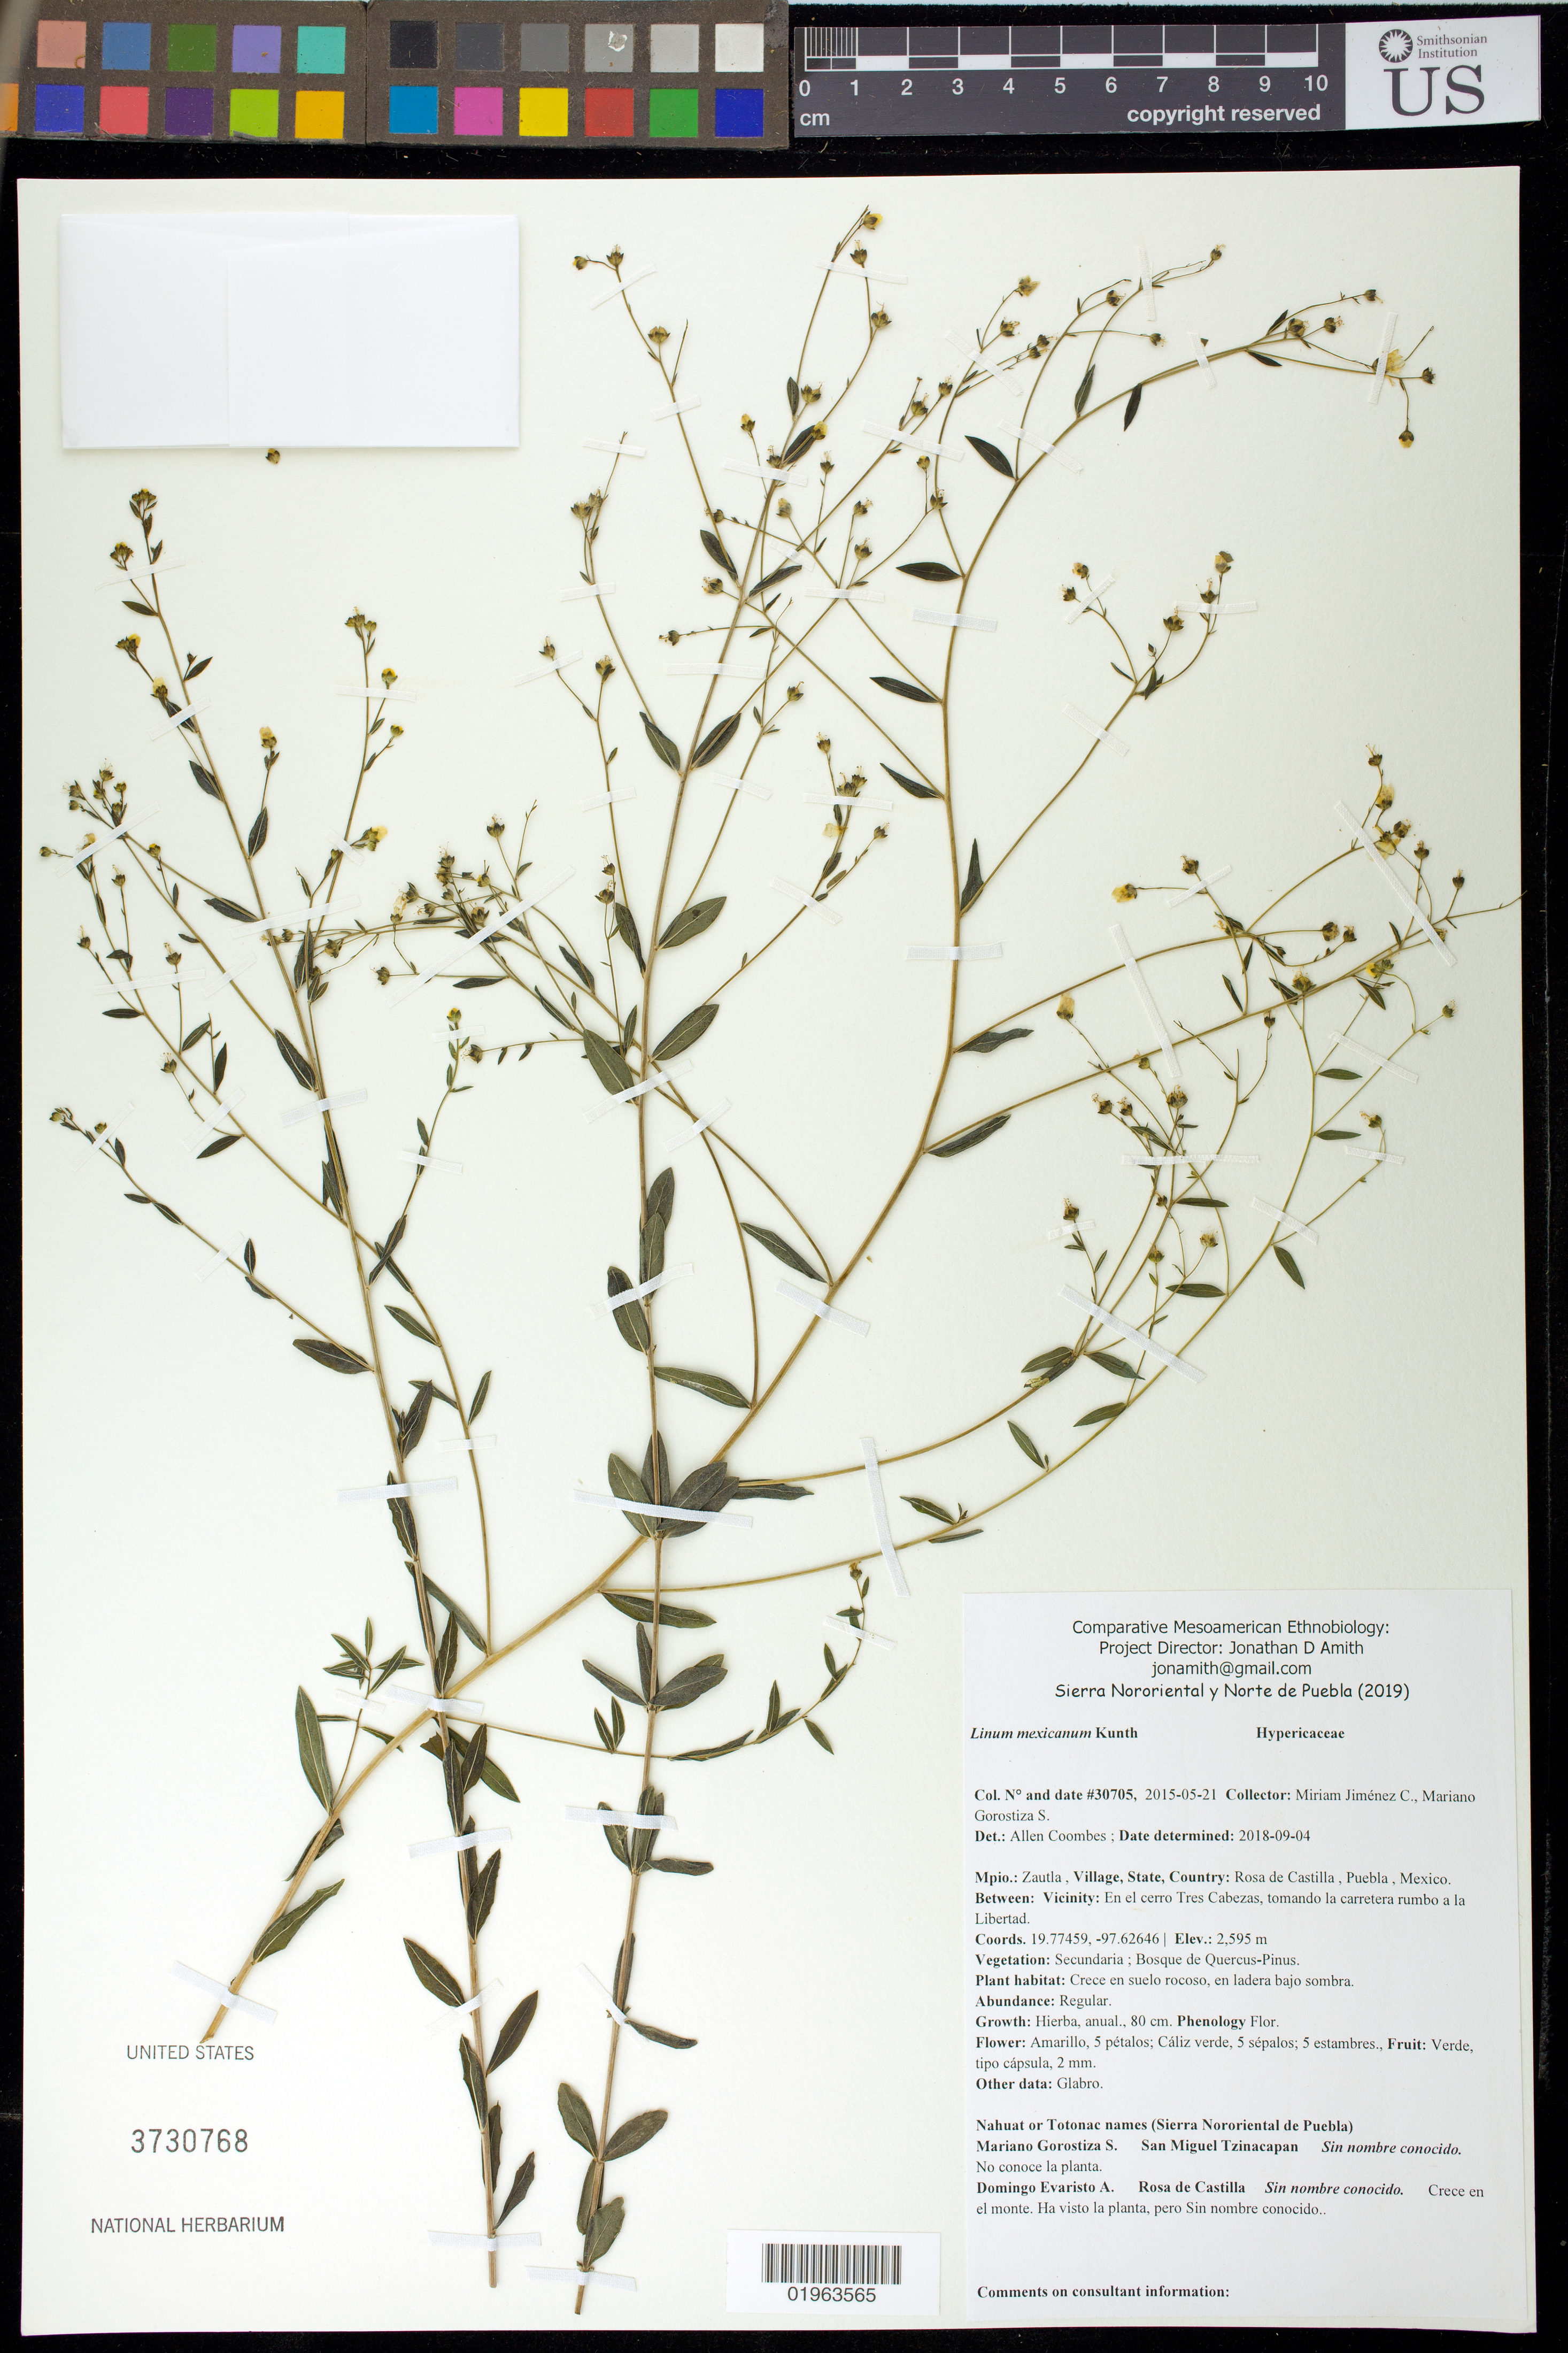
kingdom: Plantae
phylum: Tracheophyta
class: Magnoliopsida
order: Malpighiales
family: Linaceae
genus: Linum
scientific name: Linum mexicanum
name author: Kunth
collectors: M. Jimenez & M. Salazar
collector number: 30705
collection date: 2015-05-21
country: Mexico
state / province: Puebla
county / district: Zautla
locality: Rosa de Castilla, en el cerro Tres Cabezas, tomando la carretera rumbo a la Libertad.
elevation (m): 791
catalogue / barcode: US 3730768